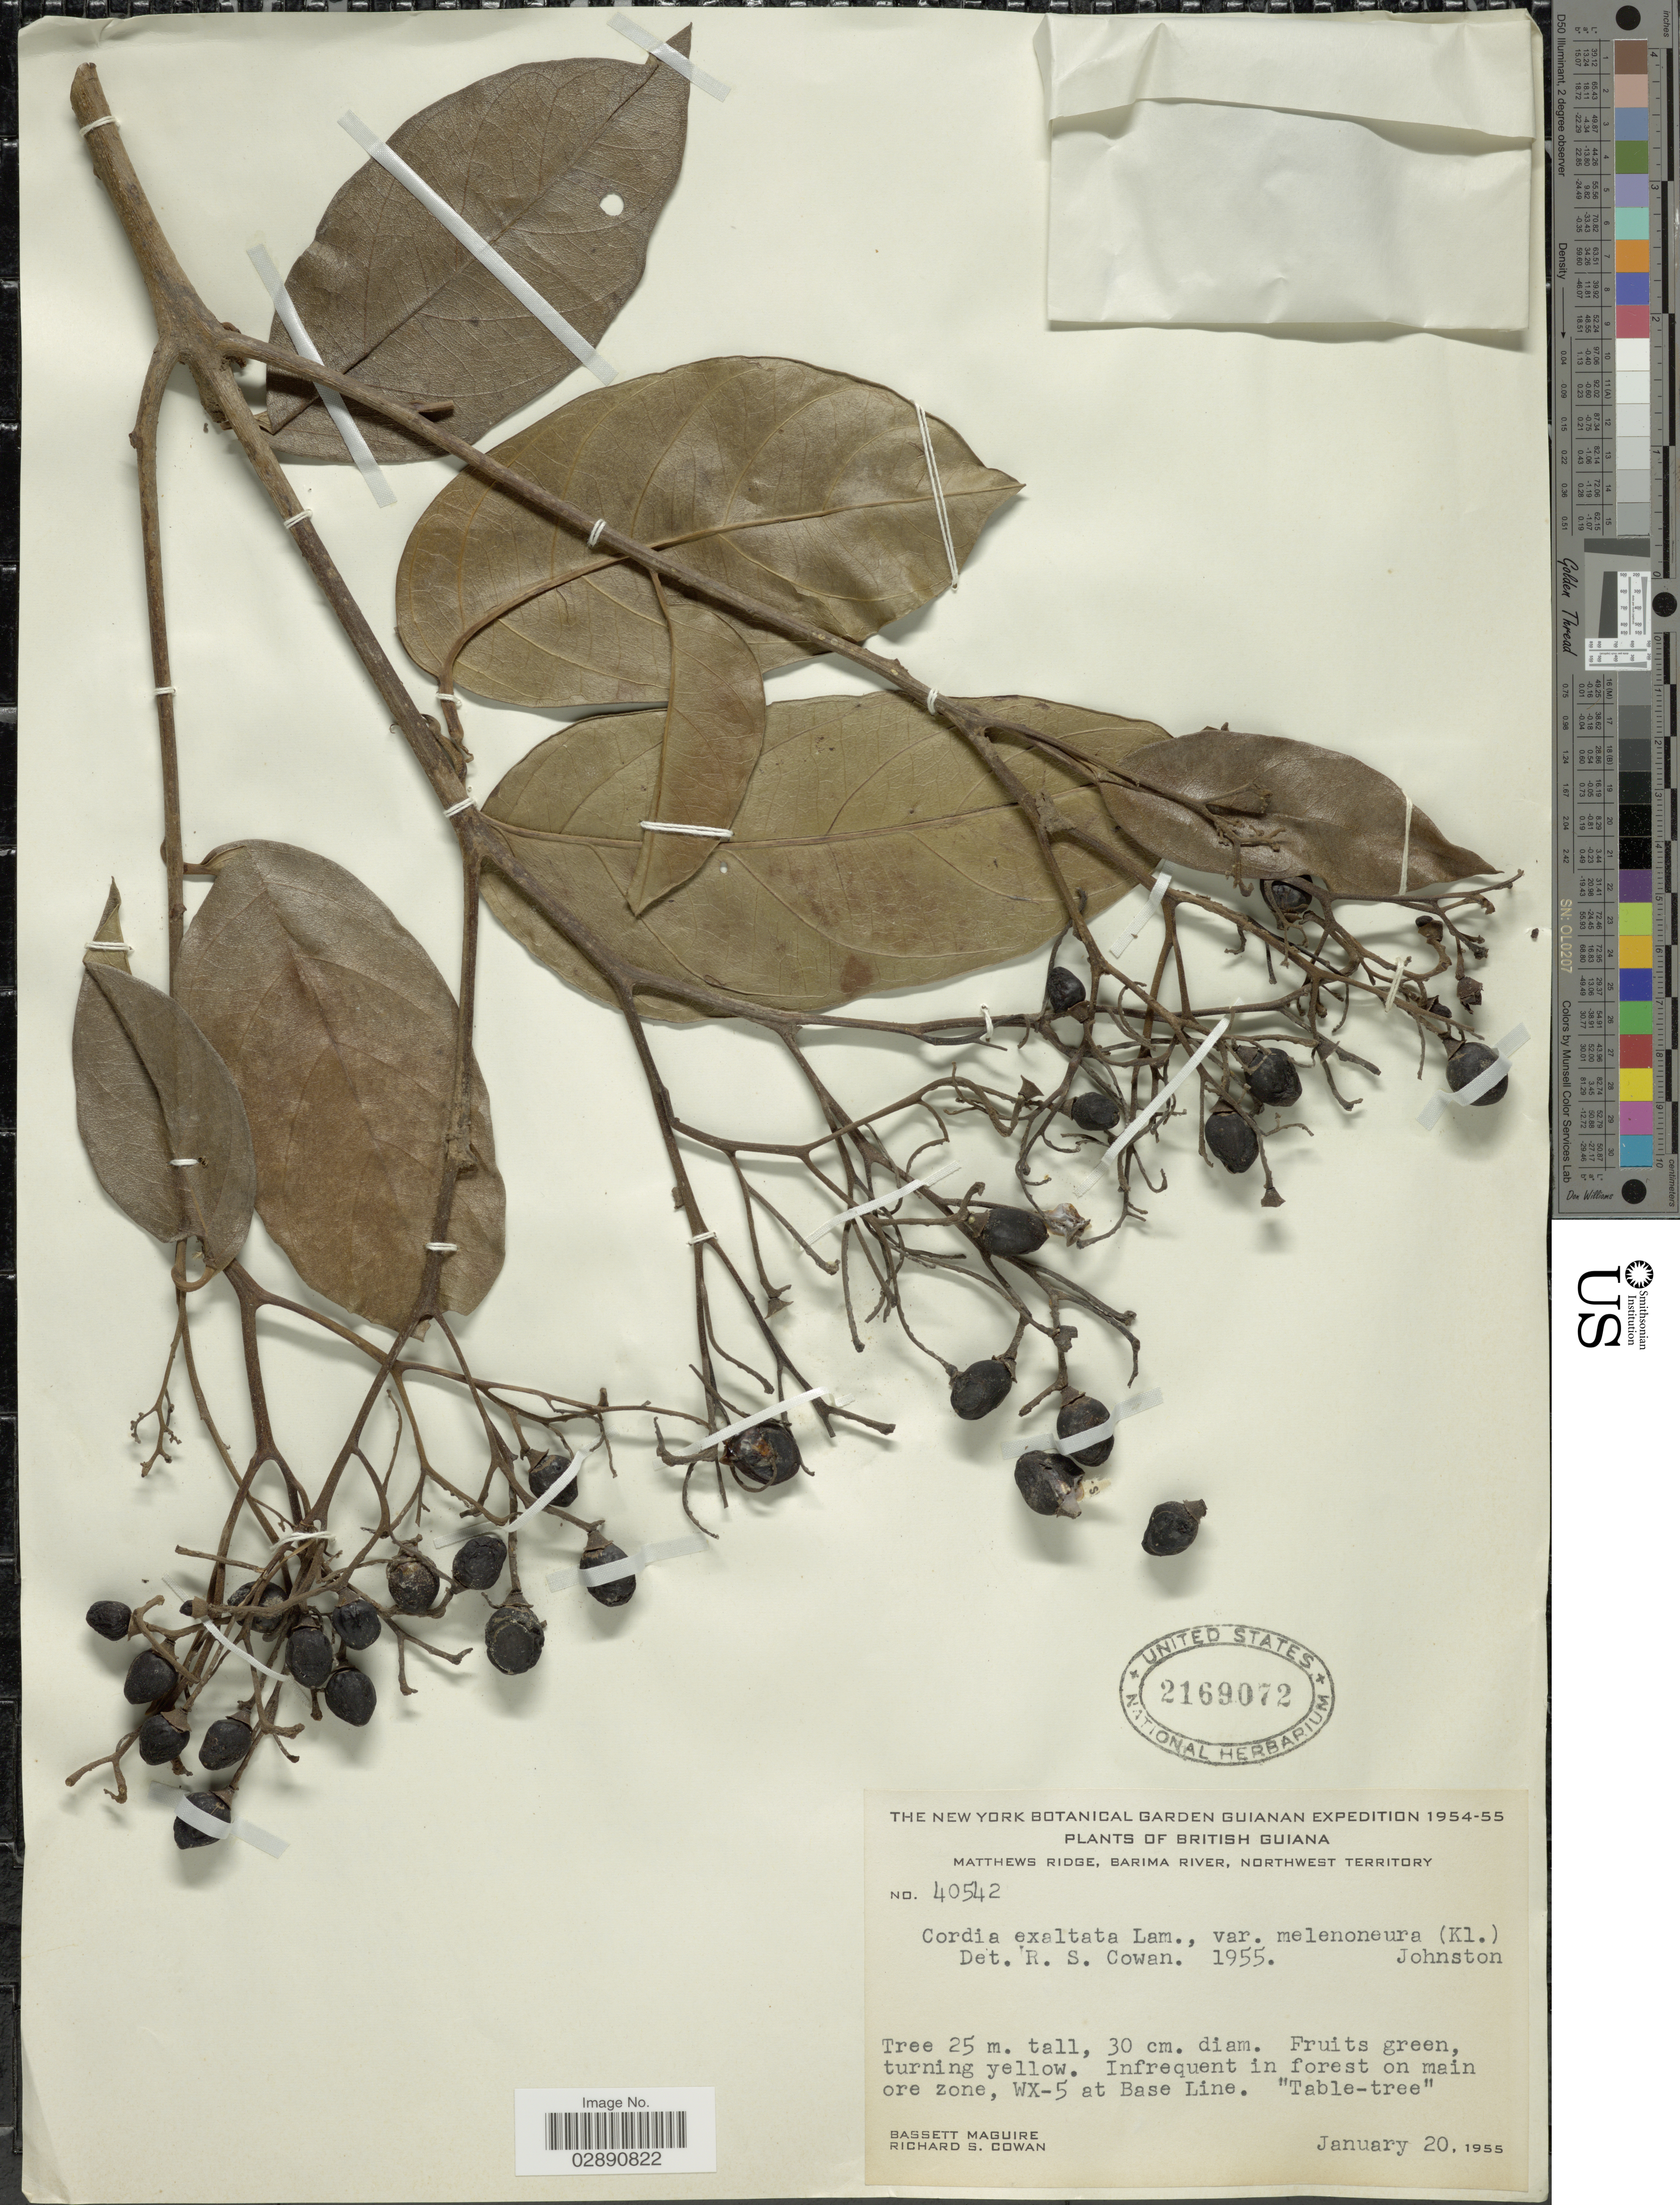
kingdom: Plantae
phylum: Tracheophyta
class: Magnoliopsida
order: Boraginales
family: Cordiaceae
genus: Cordia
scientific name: Cordia exaltata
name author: Lam.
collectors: B. Maguire & R. S. Cowan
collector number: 40542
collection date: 1955-01-20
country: Guyana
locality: Matthews Ridge, Barima River, Northwest Territory. On main ore zone, WX-5 at Base Line. British Guiana.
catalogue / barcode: US 2169072